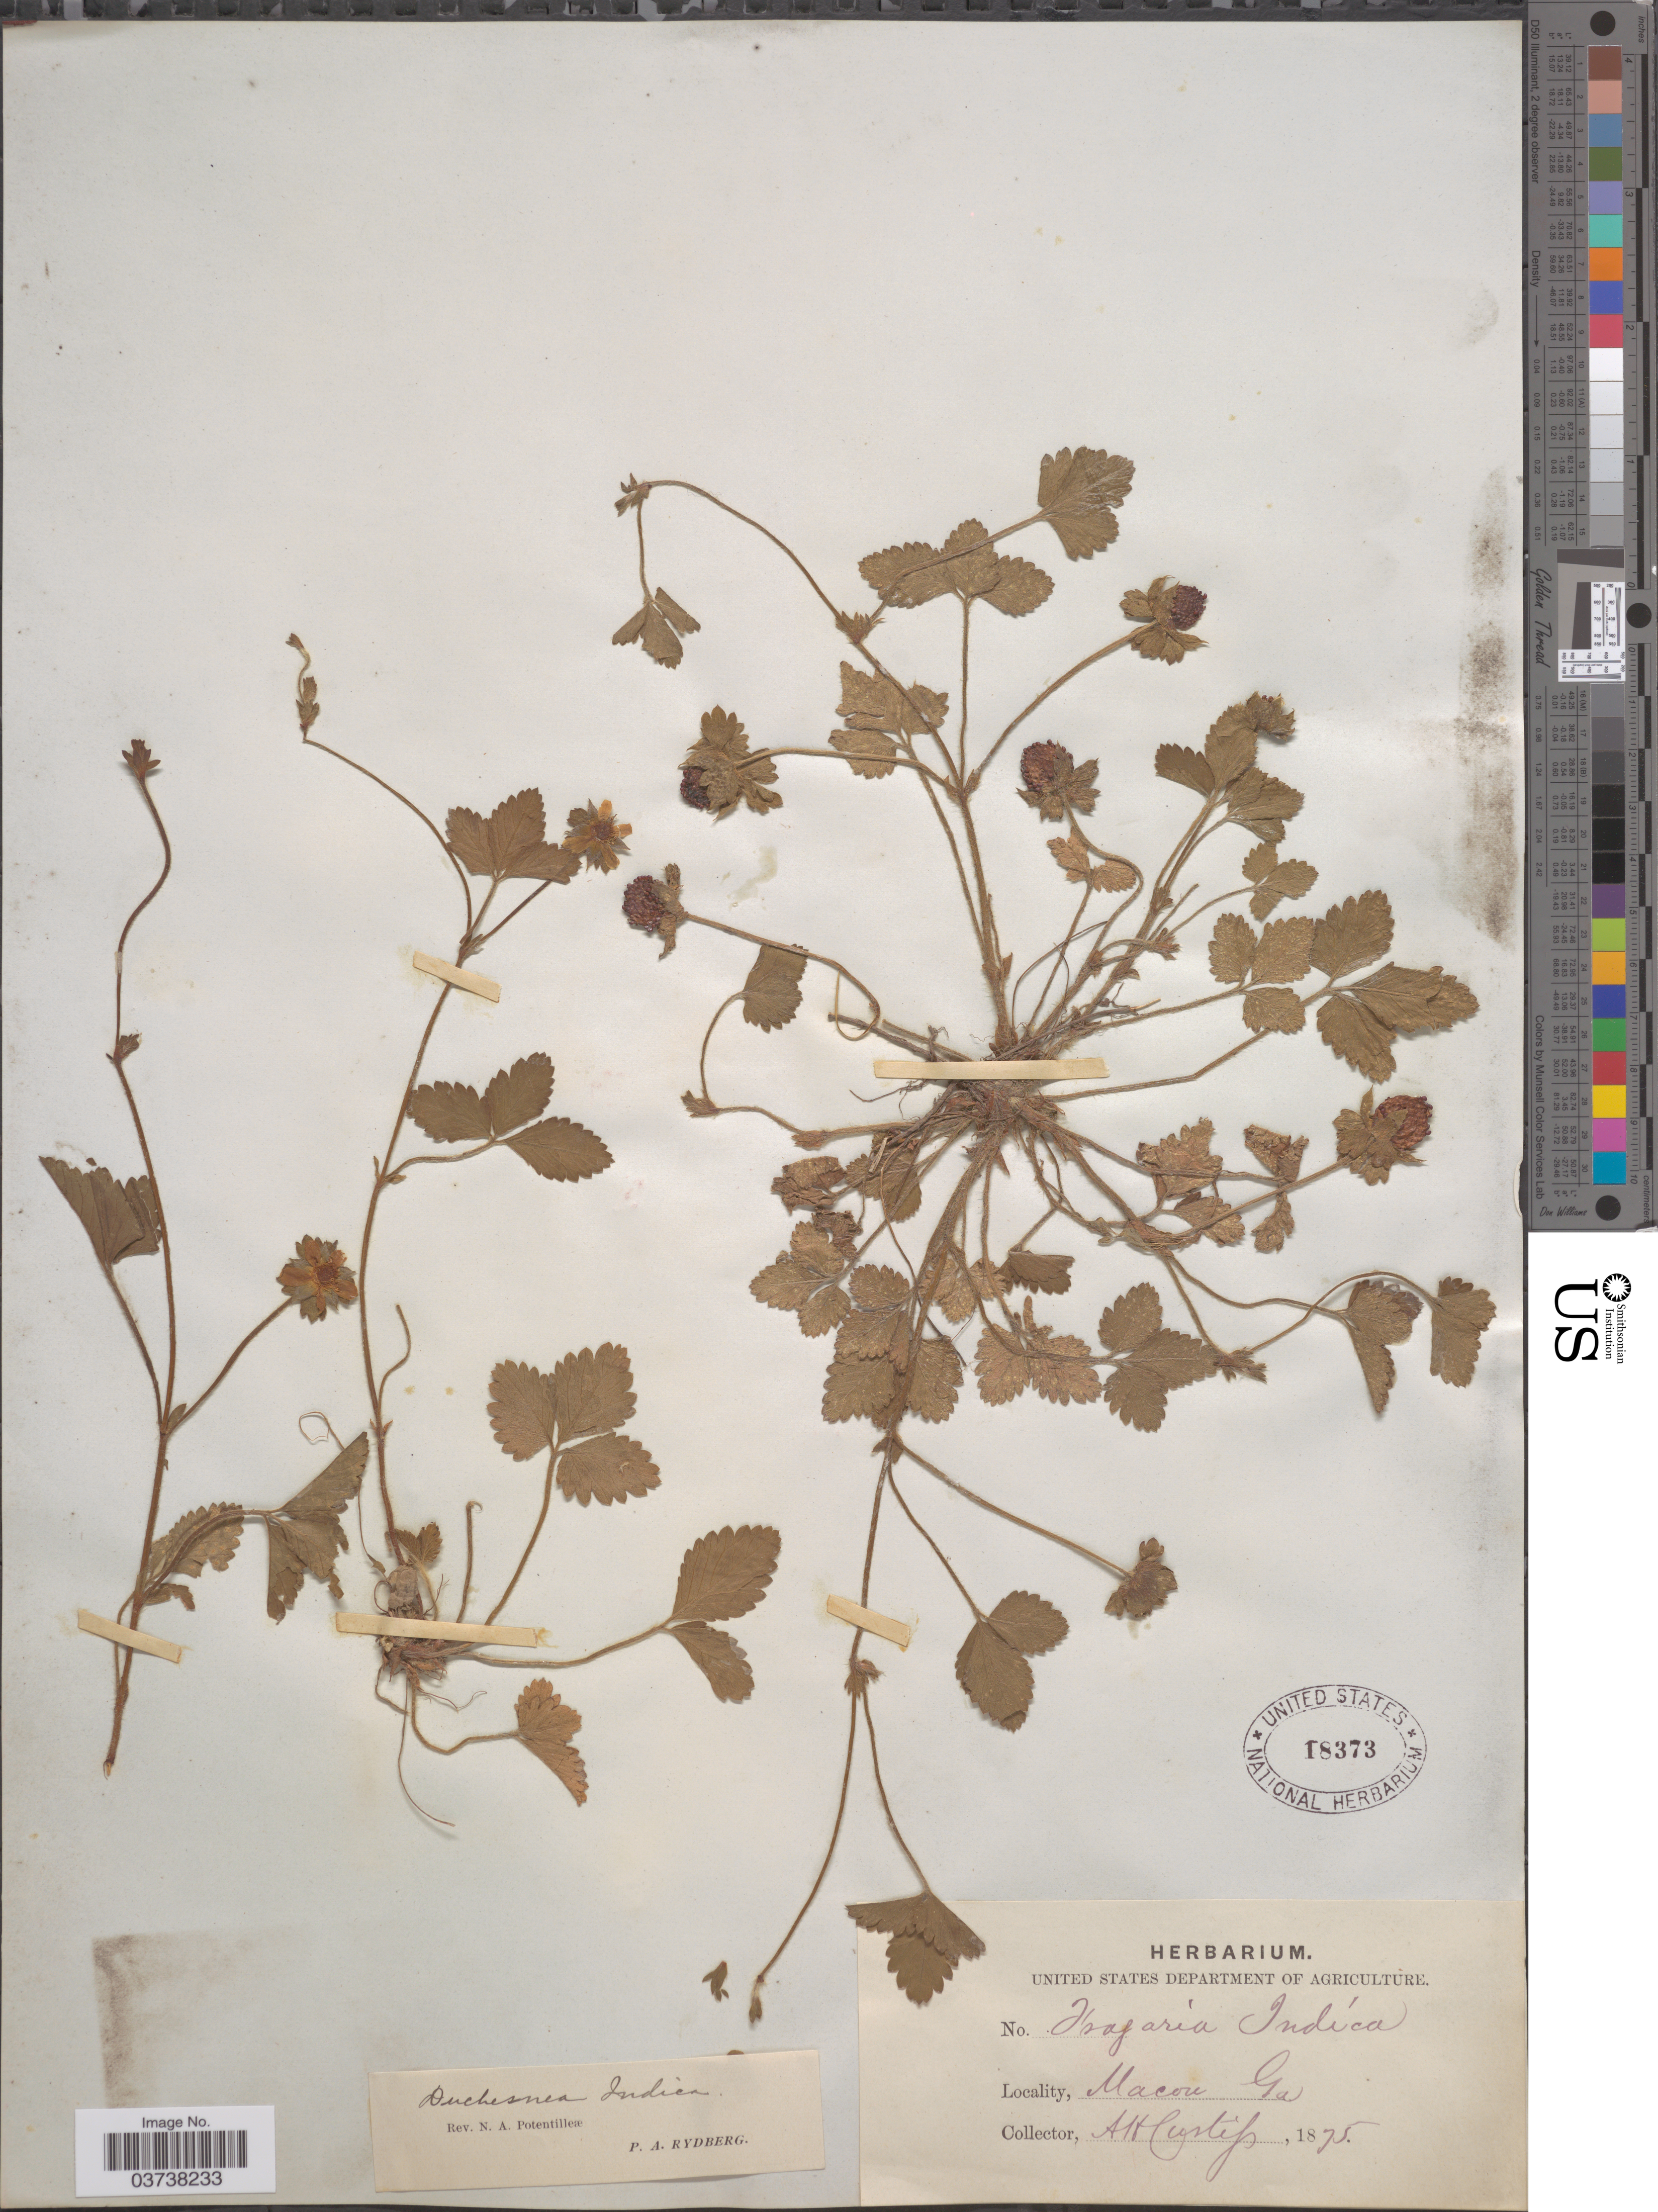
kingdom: Plantae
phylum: Tracheophyta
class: Magnoliopsida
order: Rosales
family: Rosaceae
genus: Potentilla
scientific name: Potentilla indica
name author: (Andrews) Th. Wolf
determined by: Strong, Mark T., (BOT), Smithsonian Institution - National Museum of Natural History (UNITED STATES)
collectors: A. Curtip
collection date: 1875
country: United States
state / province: Georgia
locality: Macon.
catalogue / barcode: US 18373